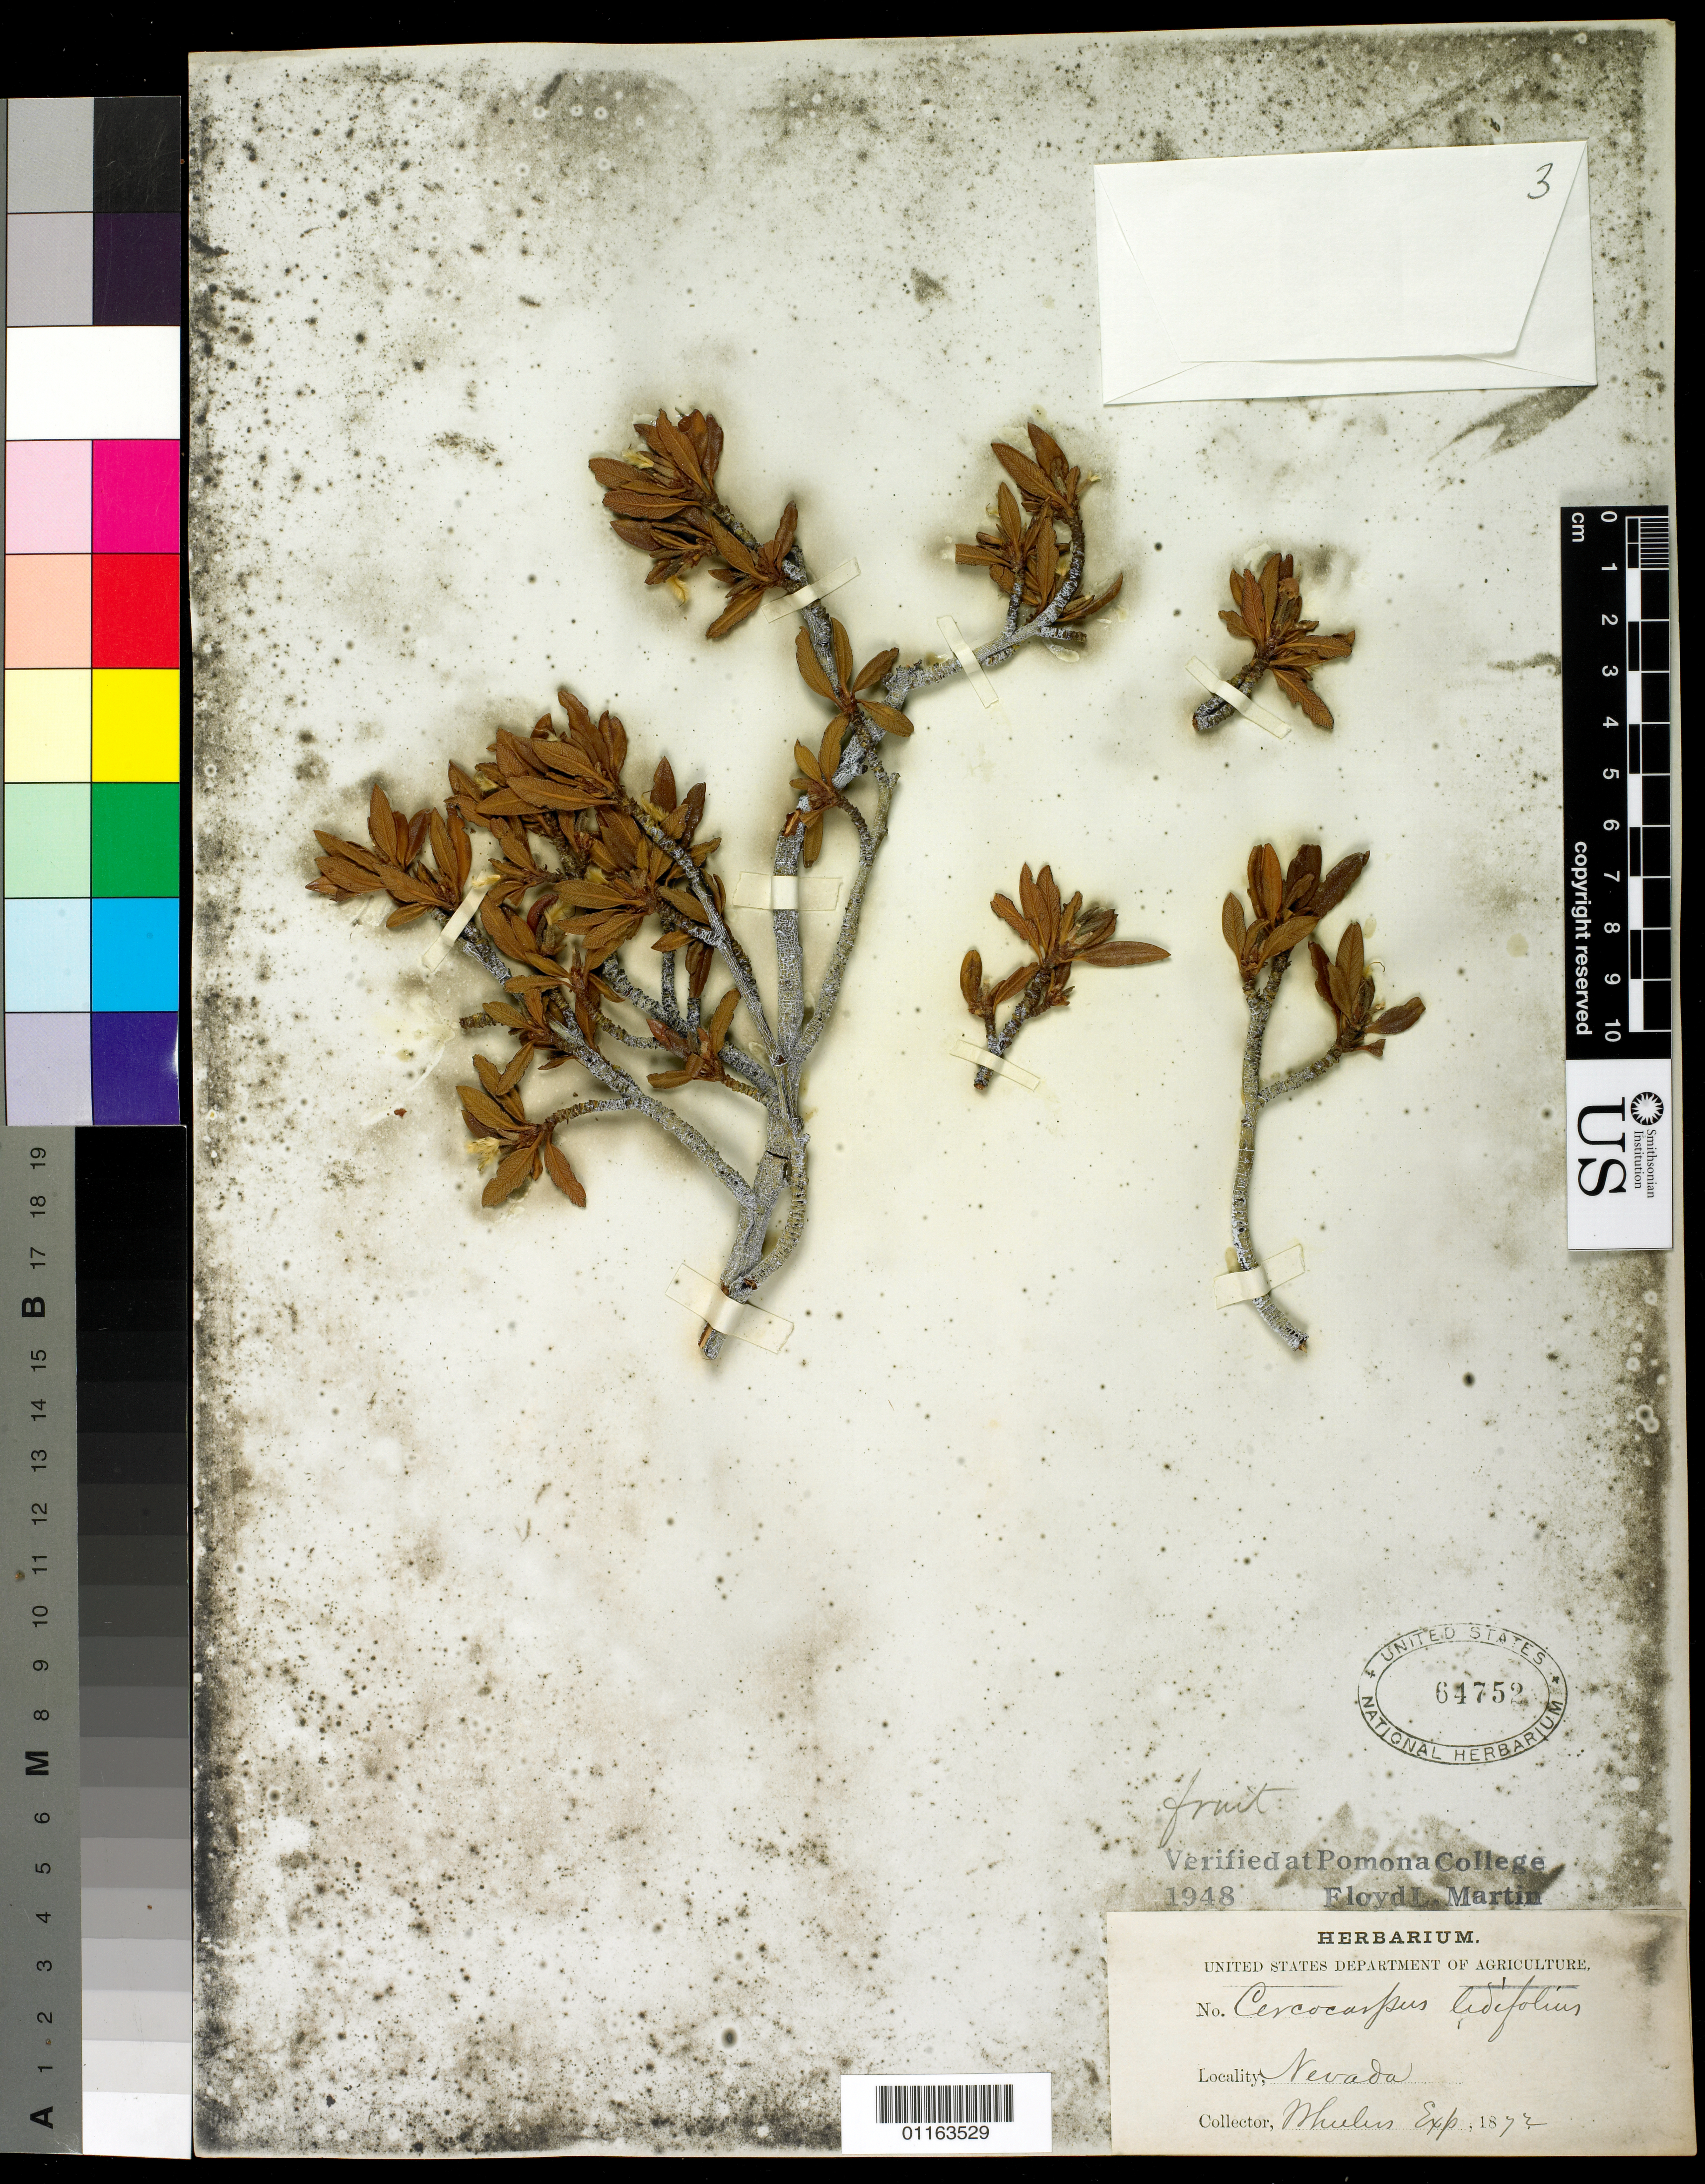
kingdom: Plantae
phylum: Tracheophyta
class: Magnoliopsida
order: Rosales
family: Rosaceae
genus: Cercocarpus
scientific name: Cercocarpus ledifolius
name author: Nutt.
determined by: Martin, F. L.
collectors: -- Wheeler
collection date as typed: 1872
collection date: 1872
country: United States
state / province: Nevada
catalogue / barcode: US 64752